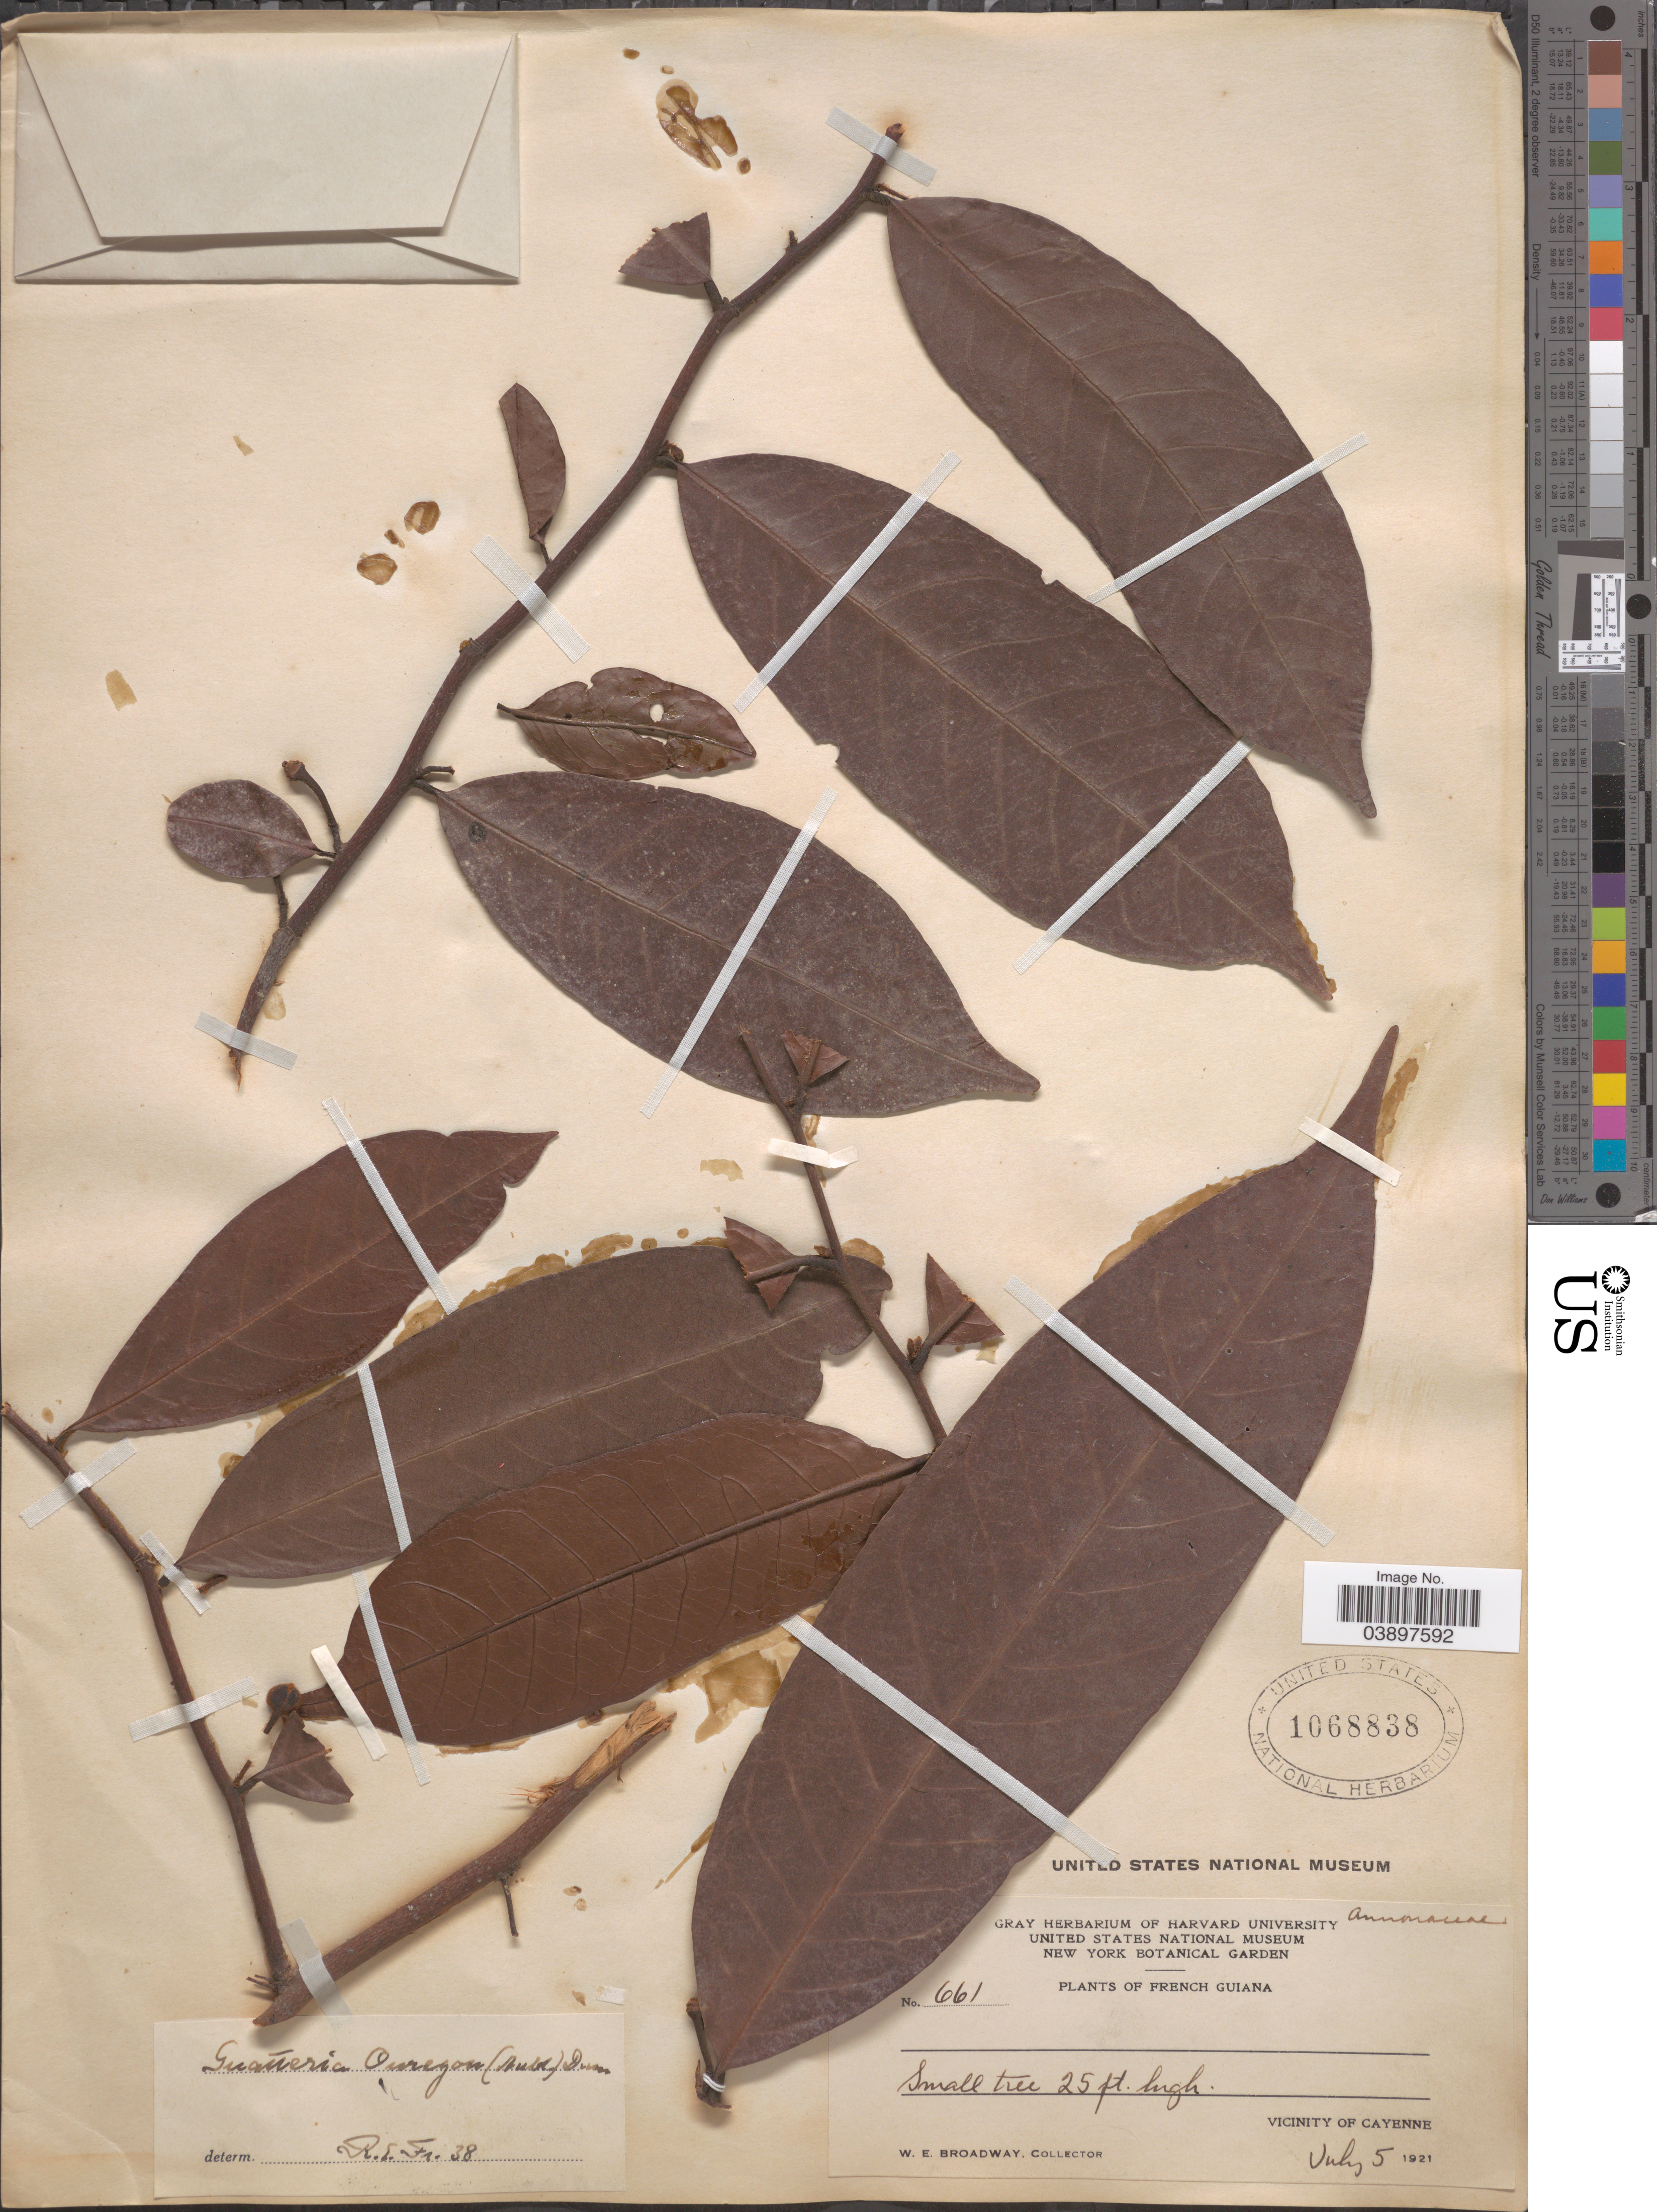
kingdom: Plantae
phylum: Tracheophyta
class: Magnoliopsida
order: Magnoliales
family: Annonaceae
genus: Guatteria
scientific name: Guatteria ouregou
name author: (Aubl.) Dunal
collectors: W. E. Broadway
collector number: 661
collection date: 1921-07-05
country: French Guiana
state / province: Cayenne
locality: Vicinity of Cayenne.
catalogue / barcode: US 1068838